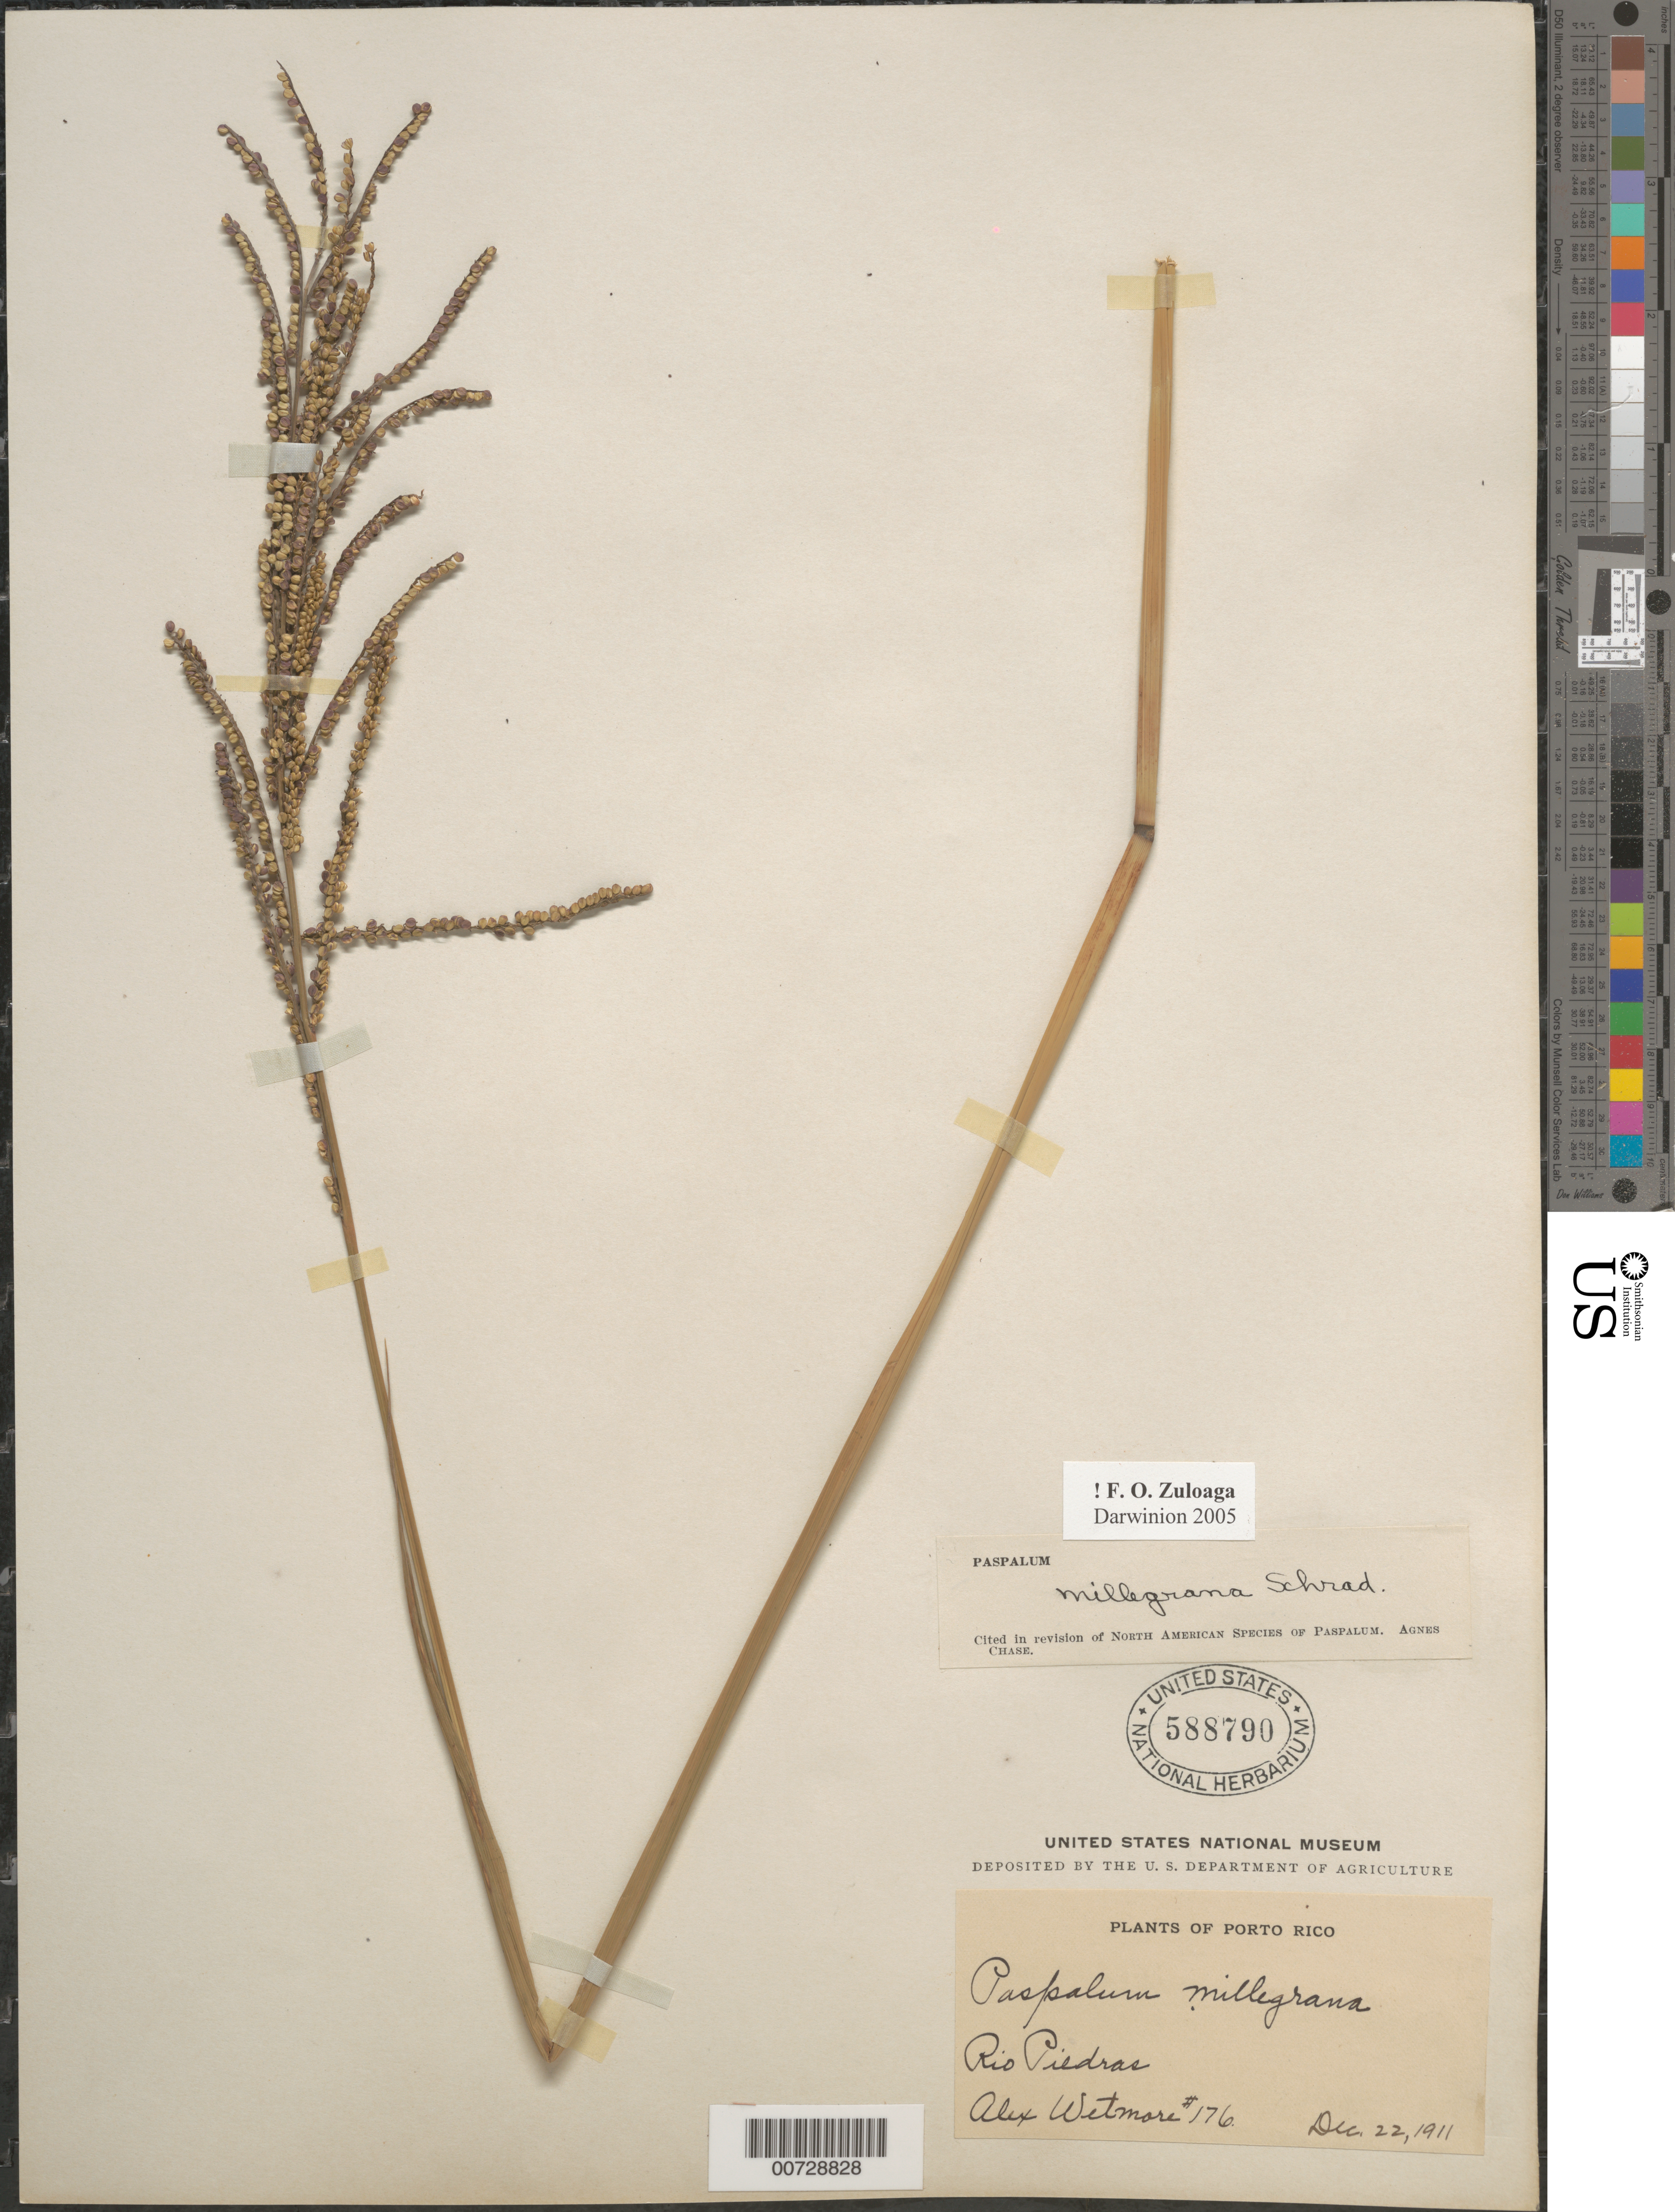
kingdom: Plantae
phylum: Tracheophyta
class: Liliopsida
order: Poales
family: Poaceae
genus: Paspalum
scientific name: Paspalum millegrana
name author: Schrad.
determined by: Chase, [M.] Agnes, (US)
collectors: A. Wetmore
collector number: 176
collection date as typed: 22 Dec 1911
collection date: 1911-12-22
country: Puerto Rico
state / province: San Juan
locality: Rio Piedras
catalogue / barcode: US 588790